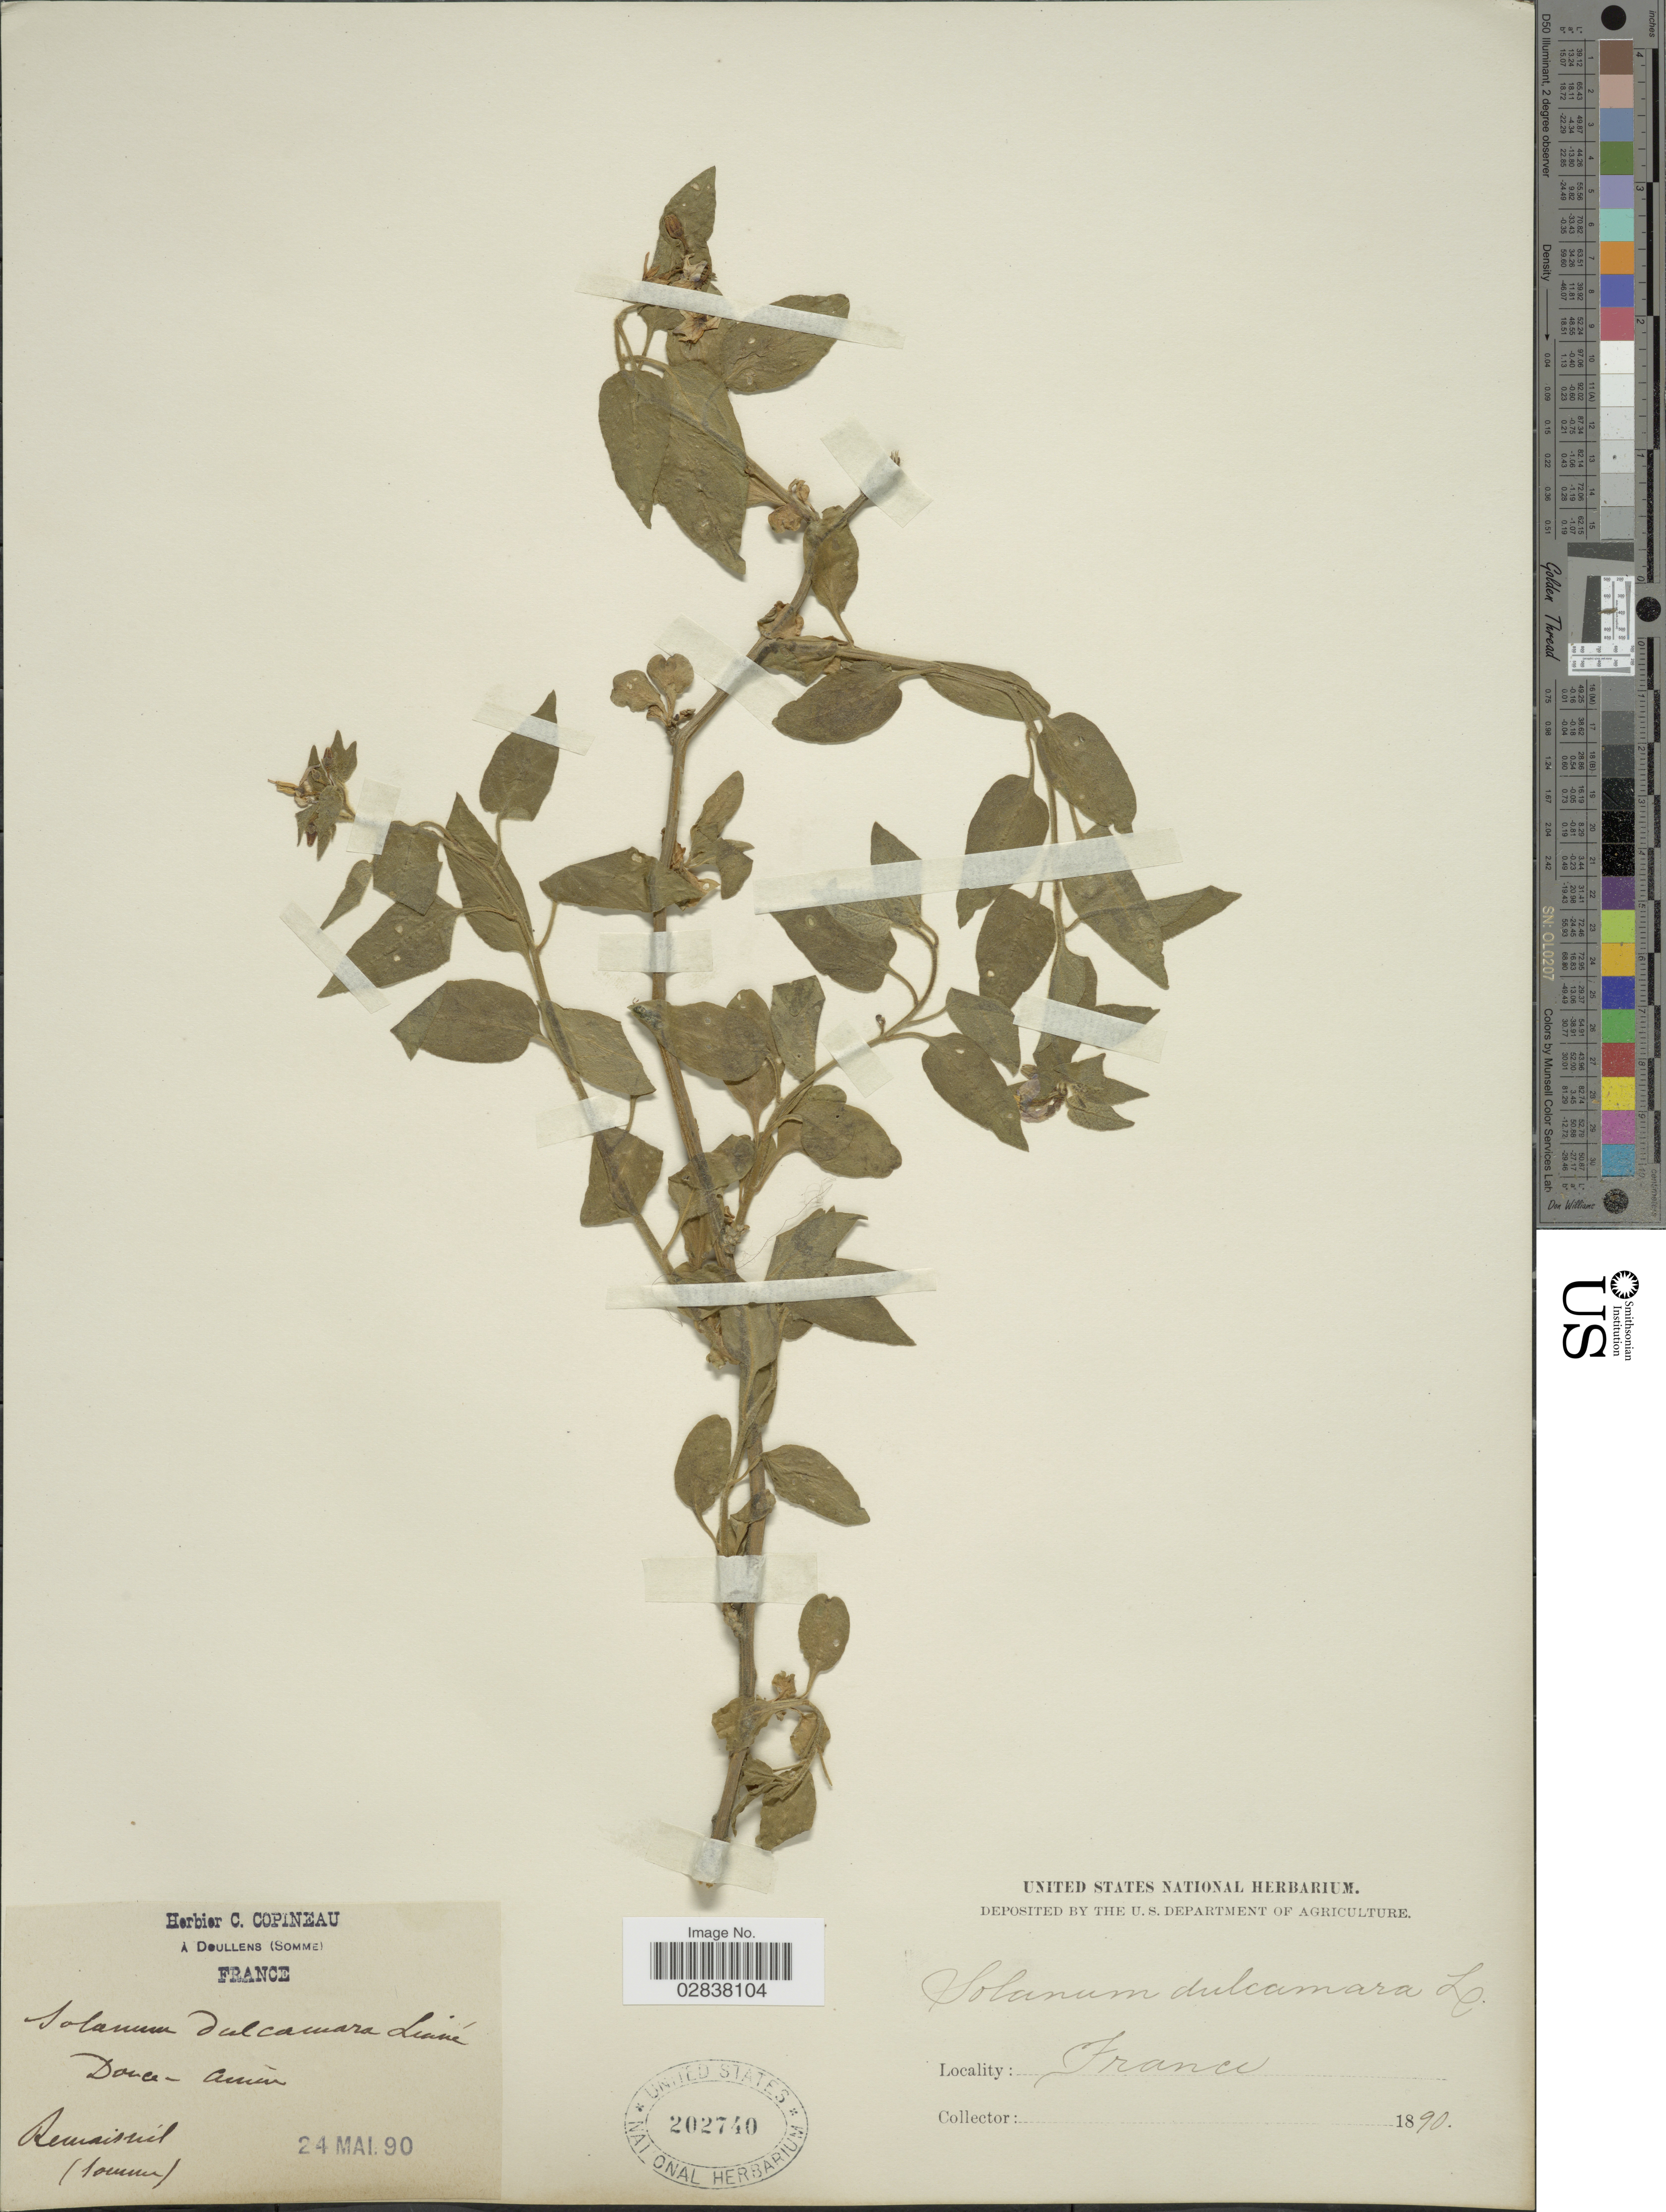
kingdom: Plantae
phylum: Tracheophyta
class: Magnoliopsida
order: Solanales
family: Solanaceae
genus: Solanum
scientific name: Solanum dulcamara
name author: L.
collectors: ex herb. C. Copineau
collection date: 1890-05-24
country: France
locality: Ramaisnil (Somme).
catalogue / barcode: US 202740